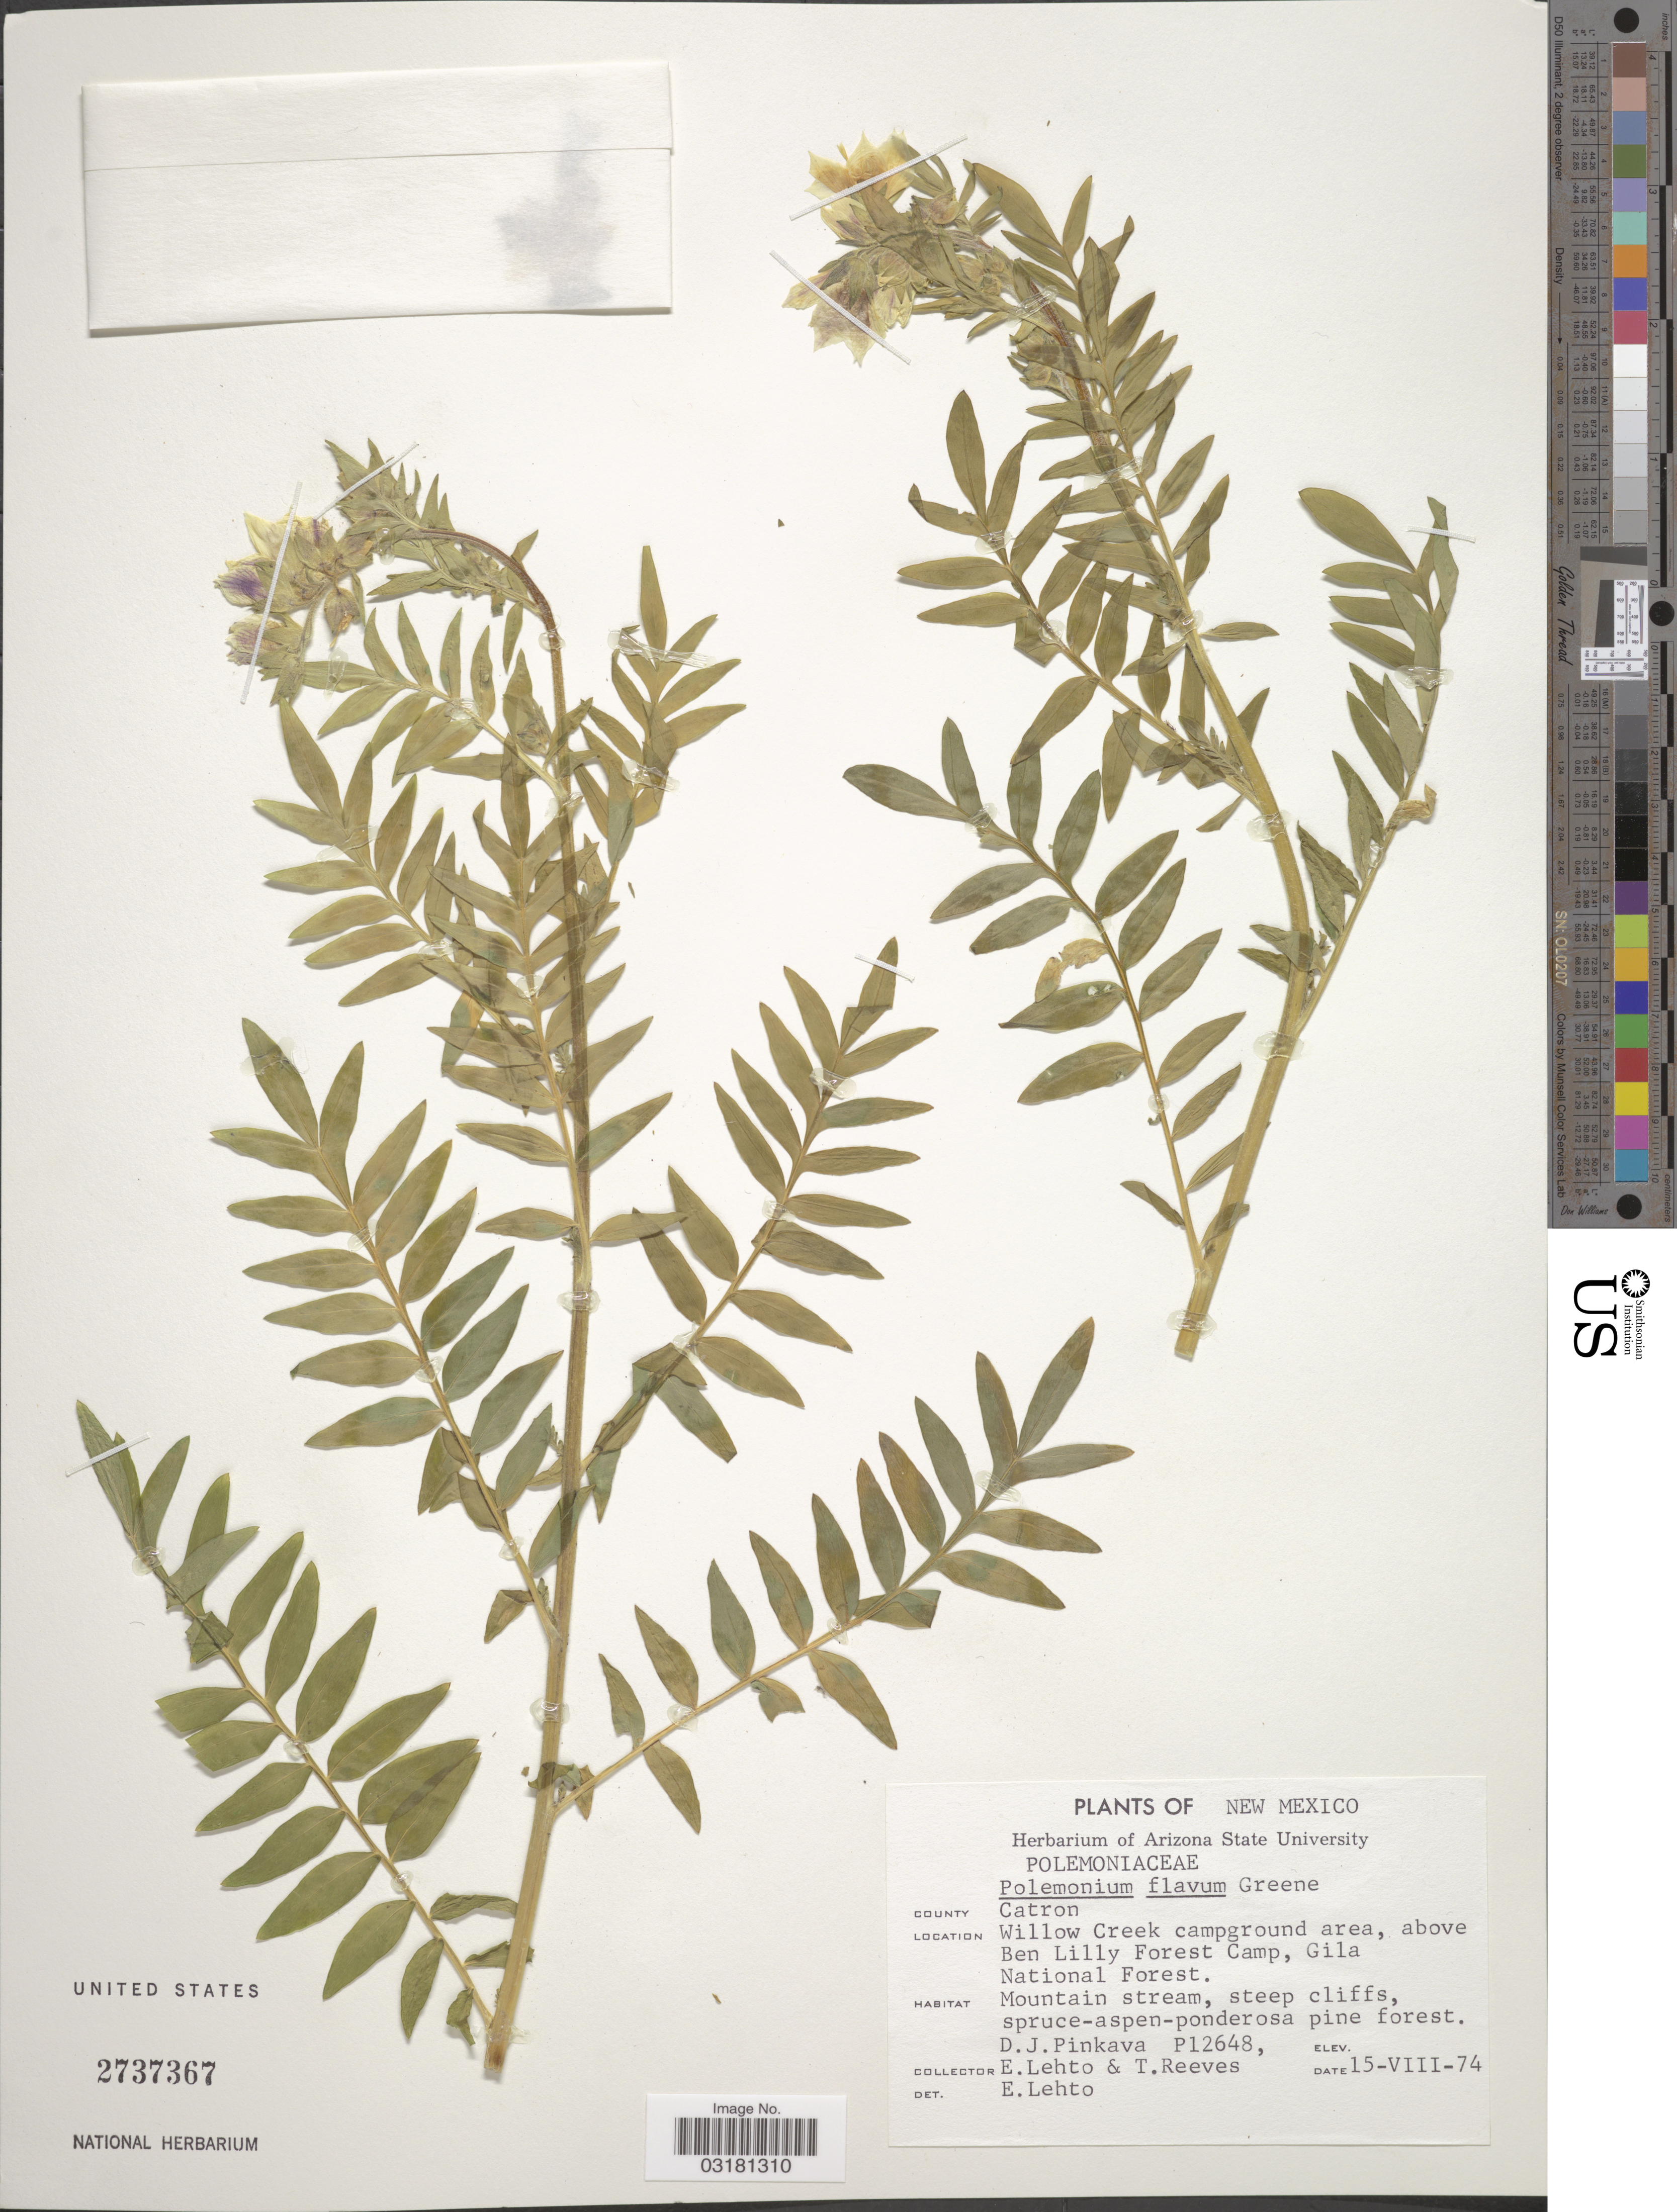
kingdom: Plantae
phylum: Tracheophyta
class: Magnoliopsida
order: Ericales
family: Polemoniaceae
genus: Polemonium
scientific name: Polemonium foliosissimum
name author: A. Gray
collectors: D. J. Pinkava, E. Lehto & T. Reeves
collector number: P12648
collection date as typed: Transcribed d/m/y: 15/8/74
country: United States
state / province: New Mexico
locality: County Catron. Willow Creek campground area, above Ben Lilly Forest Camp, Gila National Forest.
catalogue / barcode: US 2737367